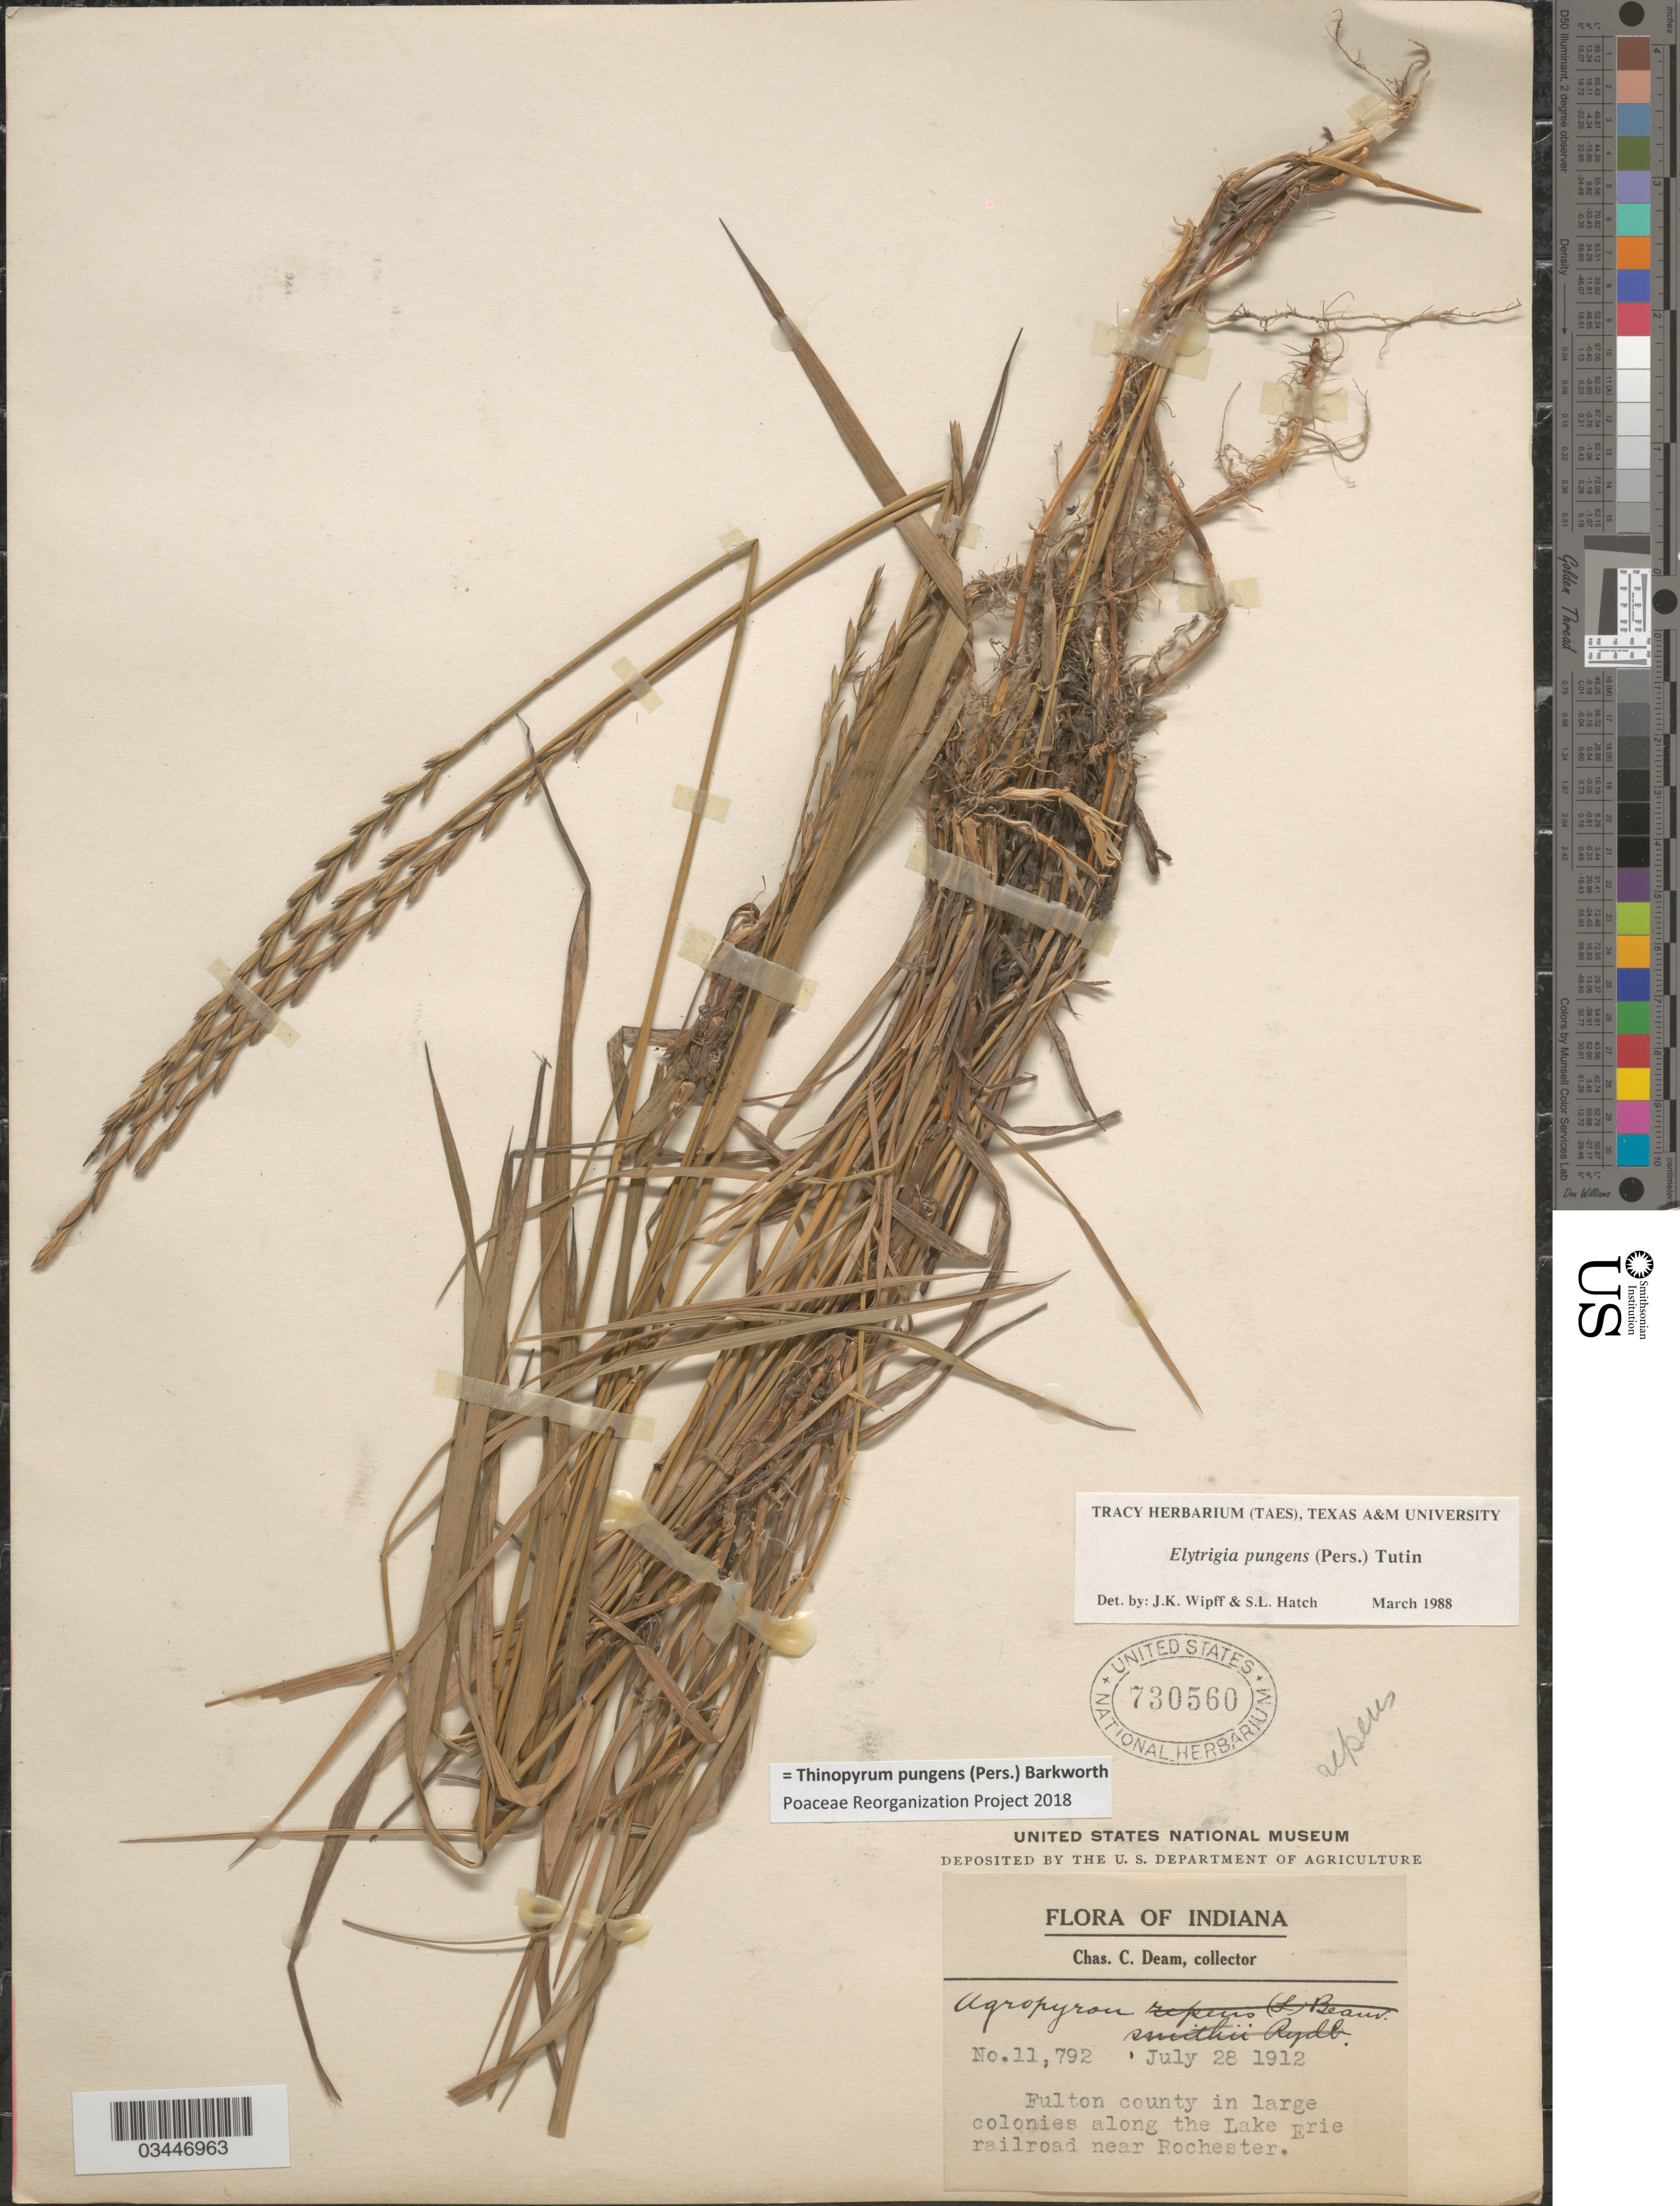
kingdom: Plantae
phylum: Tracheophyta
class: Liliopsida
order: Poales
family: Poaceae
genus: Thinopyrum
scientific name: Thinopyrum pungens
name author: (Pers.) Barkworth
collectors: C. C. Deam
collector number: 11792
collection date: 1912-07-28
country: United States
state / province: Indiana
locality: Fulton county in large colonies along the Lake Erie railroad near Rochester.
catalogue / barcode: US 730560